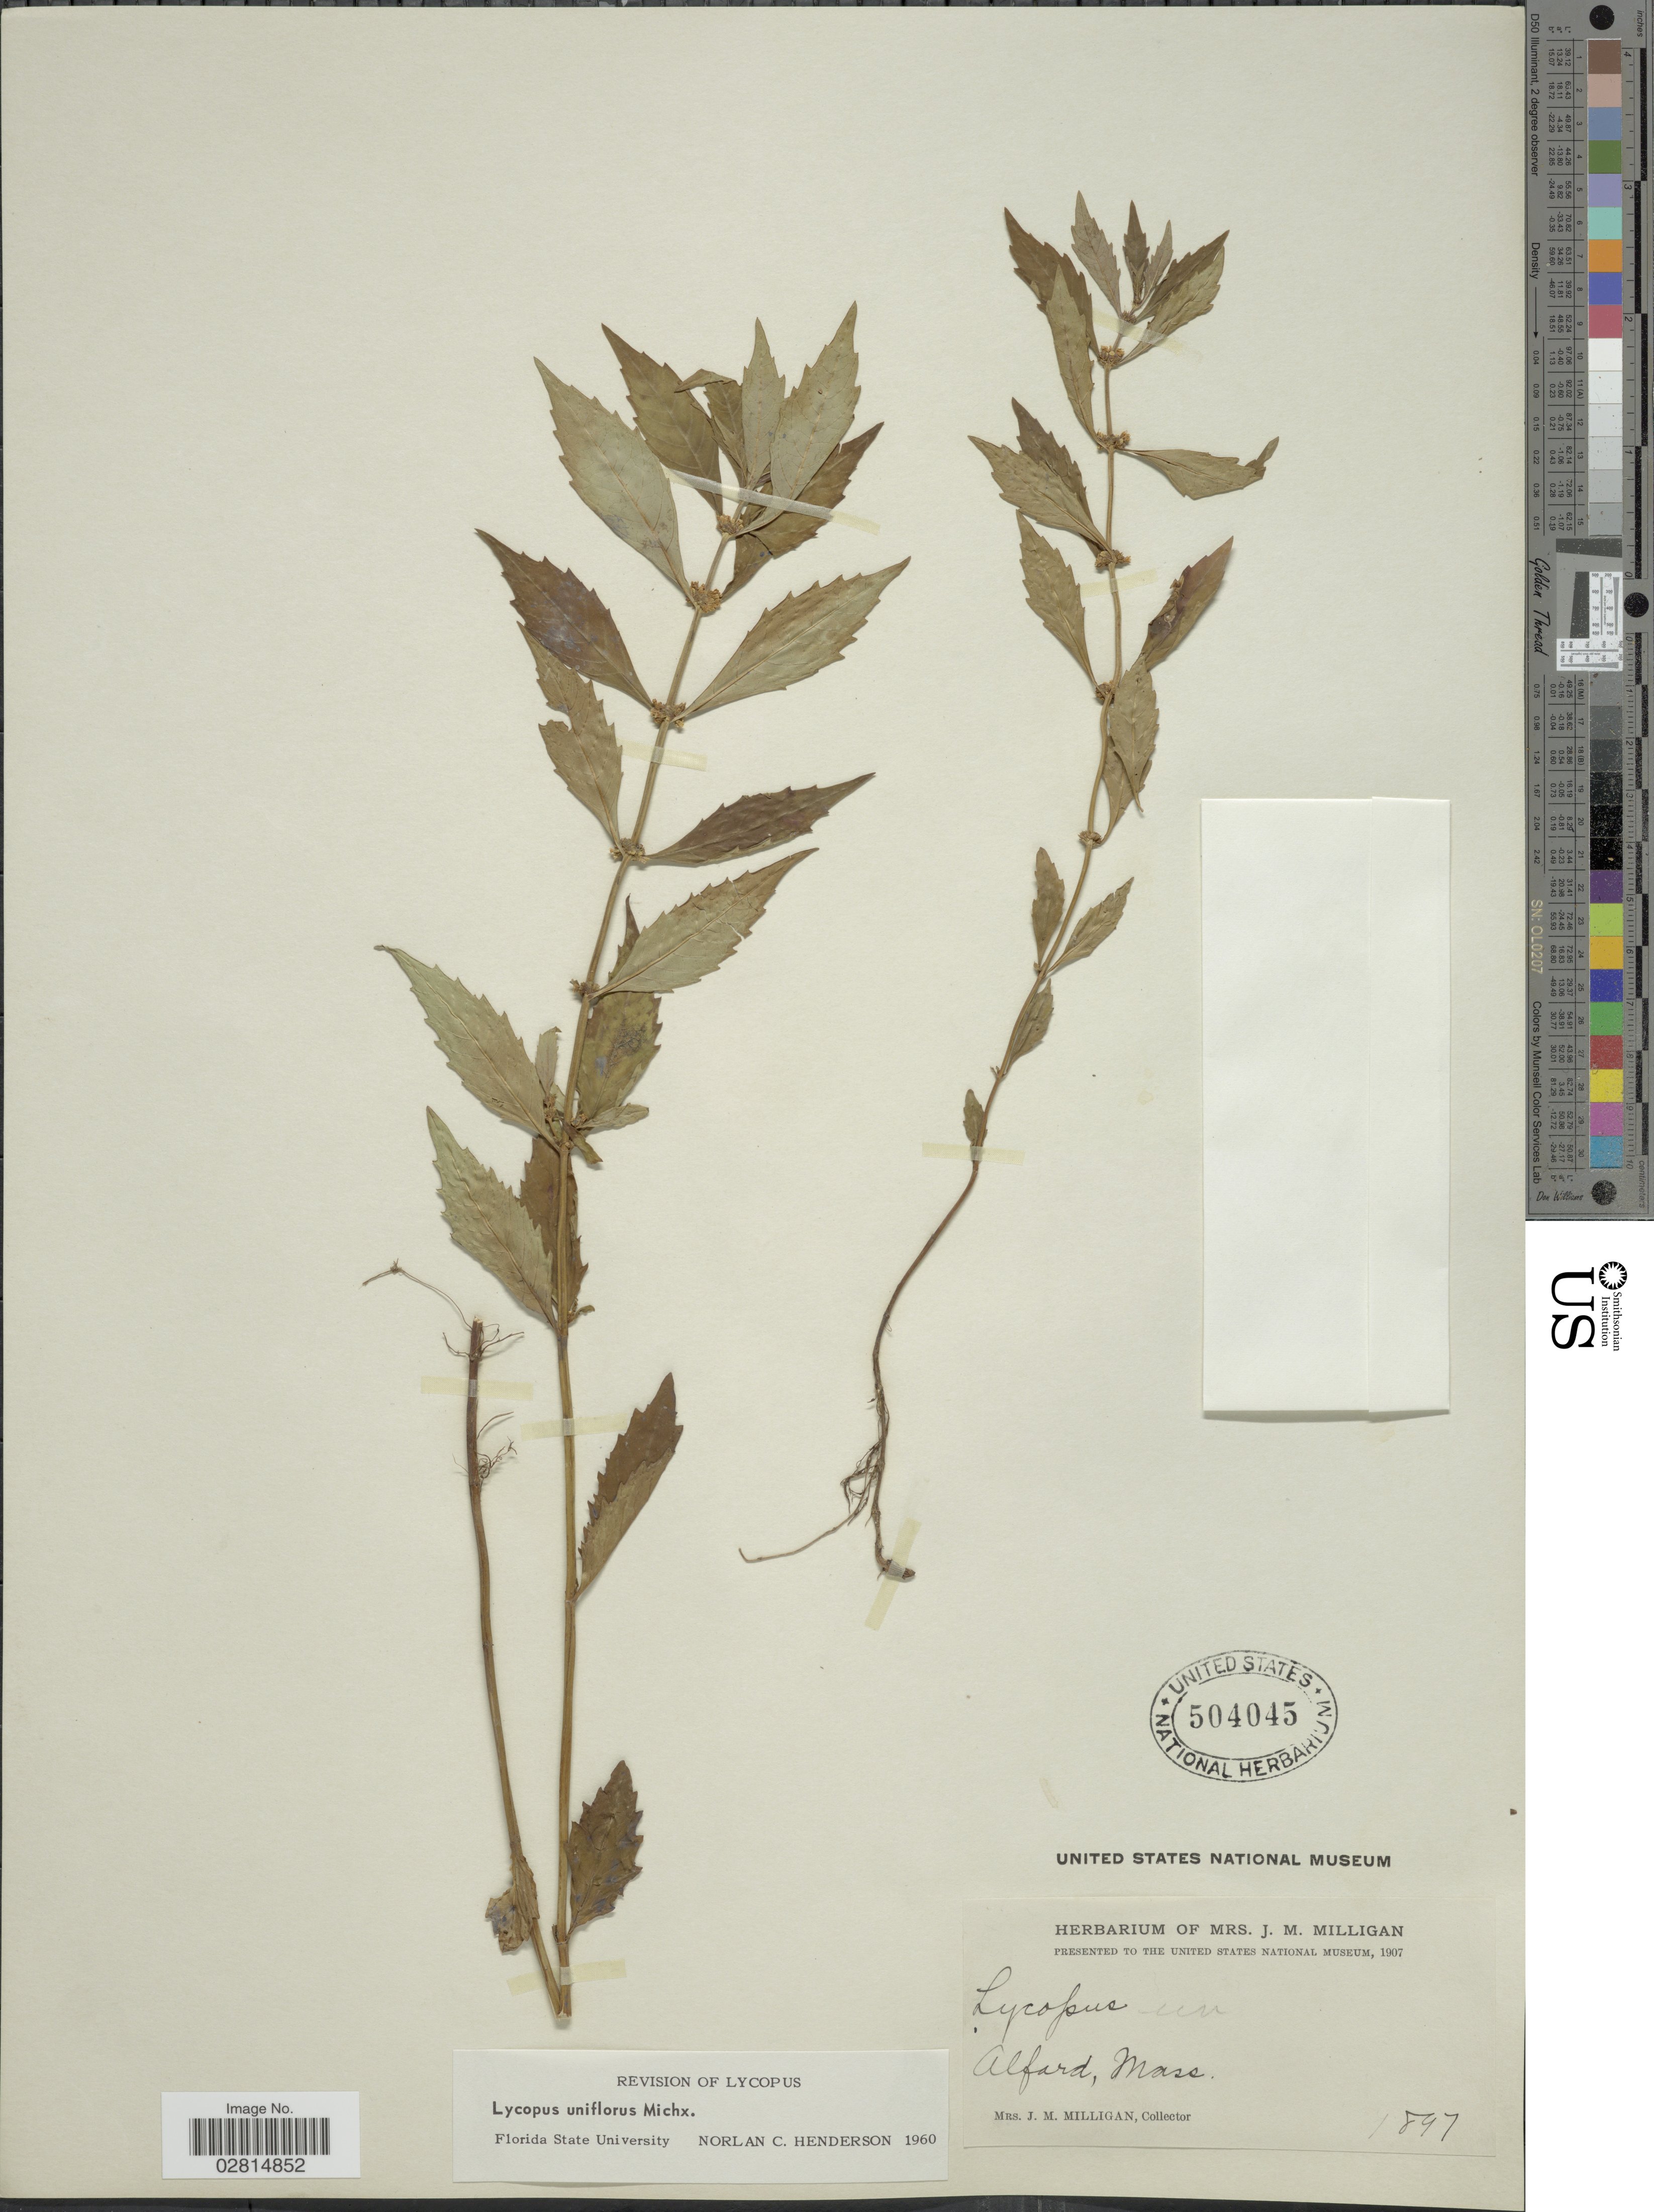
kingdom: Plantae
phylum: Tracheophyta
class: Magnoliopsida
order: Lamiales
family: Lamiaceae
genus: Lycopus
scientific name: Lycopus uniflorus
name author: Michx.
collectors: J. Milligan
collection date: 1897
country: United States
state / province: Massachusetts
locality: Alford, Mass.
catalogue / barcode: US 504045